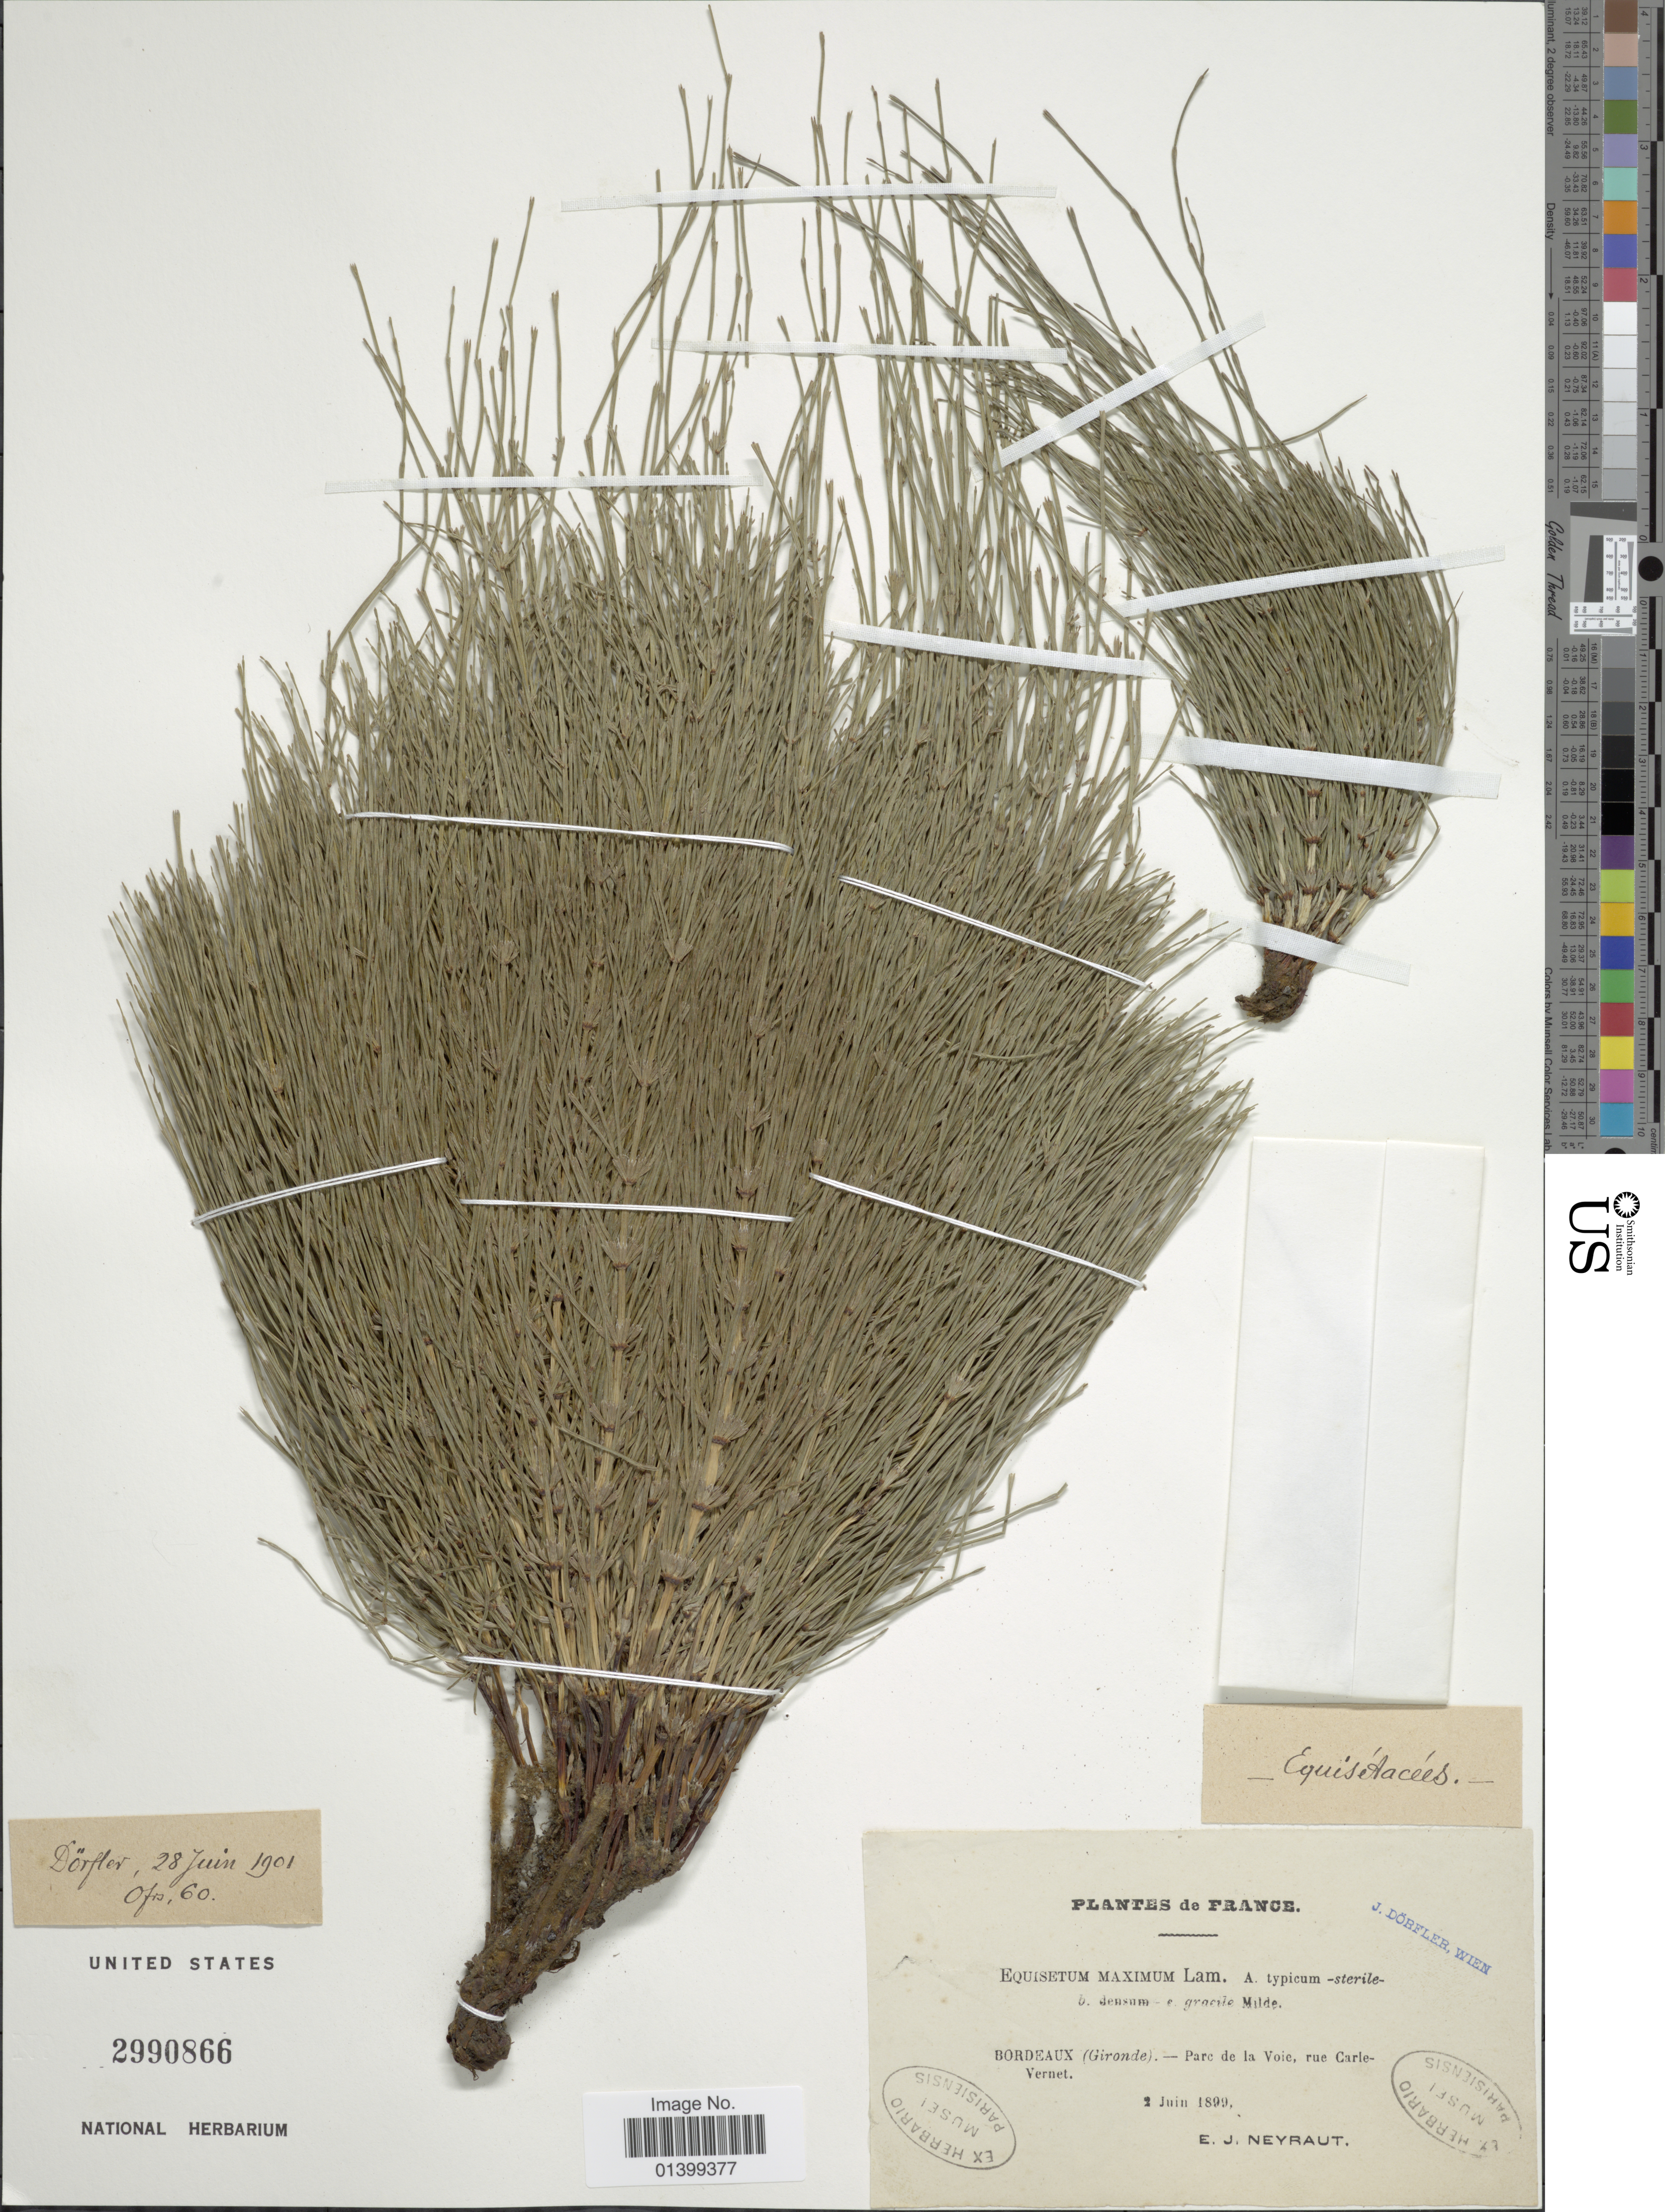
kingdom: Plantae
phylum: Tracheophyta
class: Polypodiopsida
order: Equisetales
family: Equisetaceae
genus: Equisetum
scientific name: Equisetum telmateia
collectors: E. Neyraut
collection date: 1899-06-02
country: France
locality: Bordeaux (Gironde).- Parc de la Voie, rue Carle-Vernet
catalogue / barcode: US 2990866